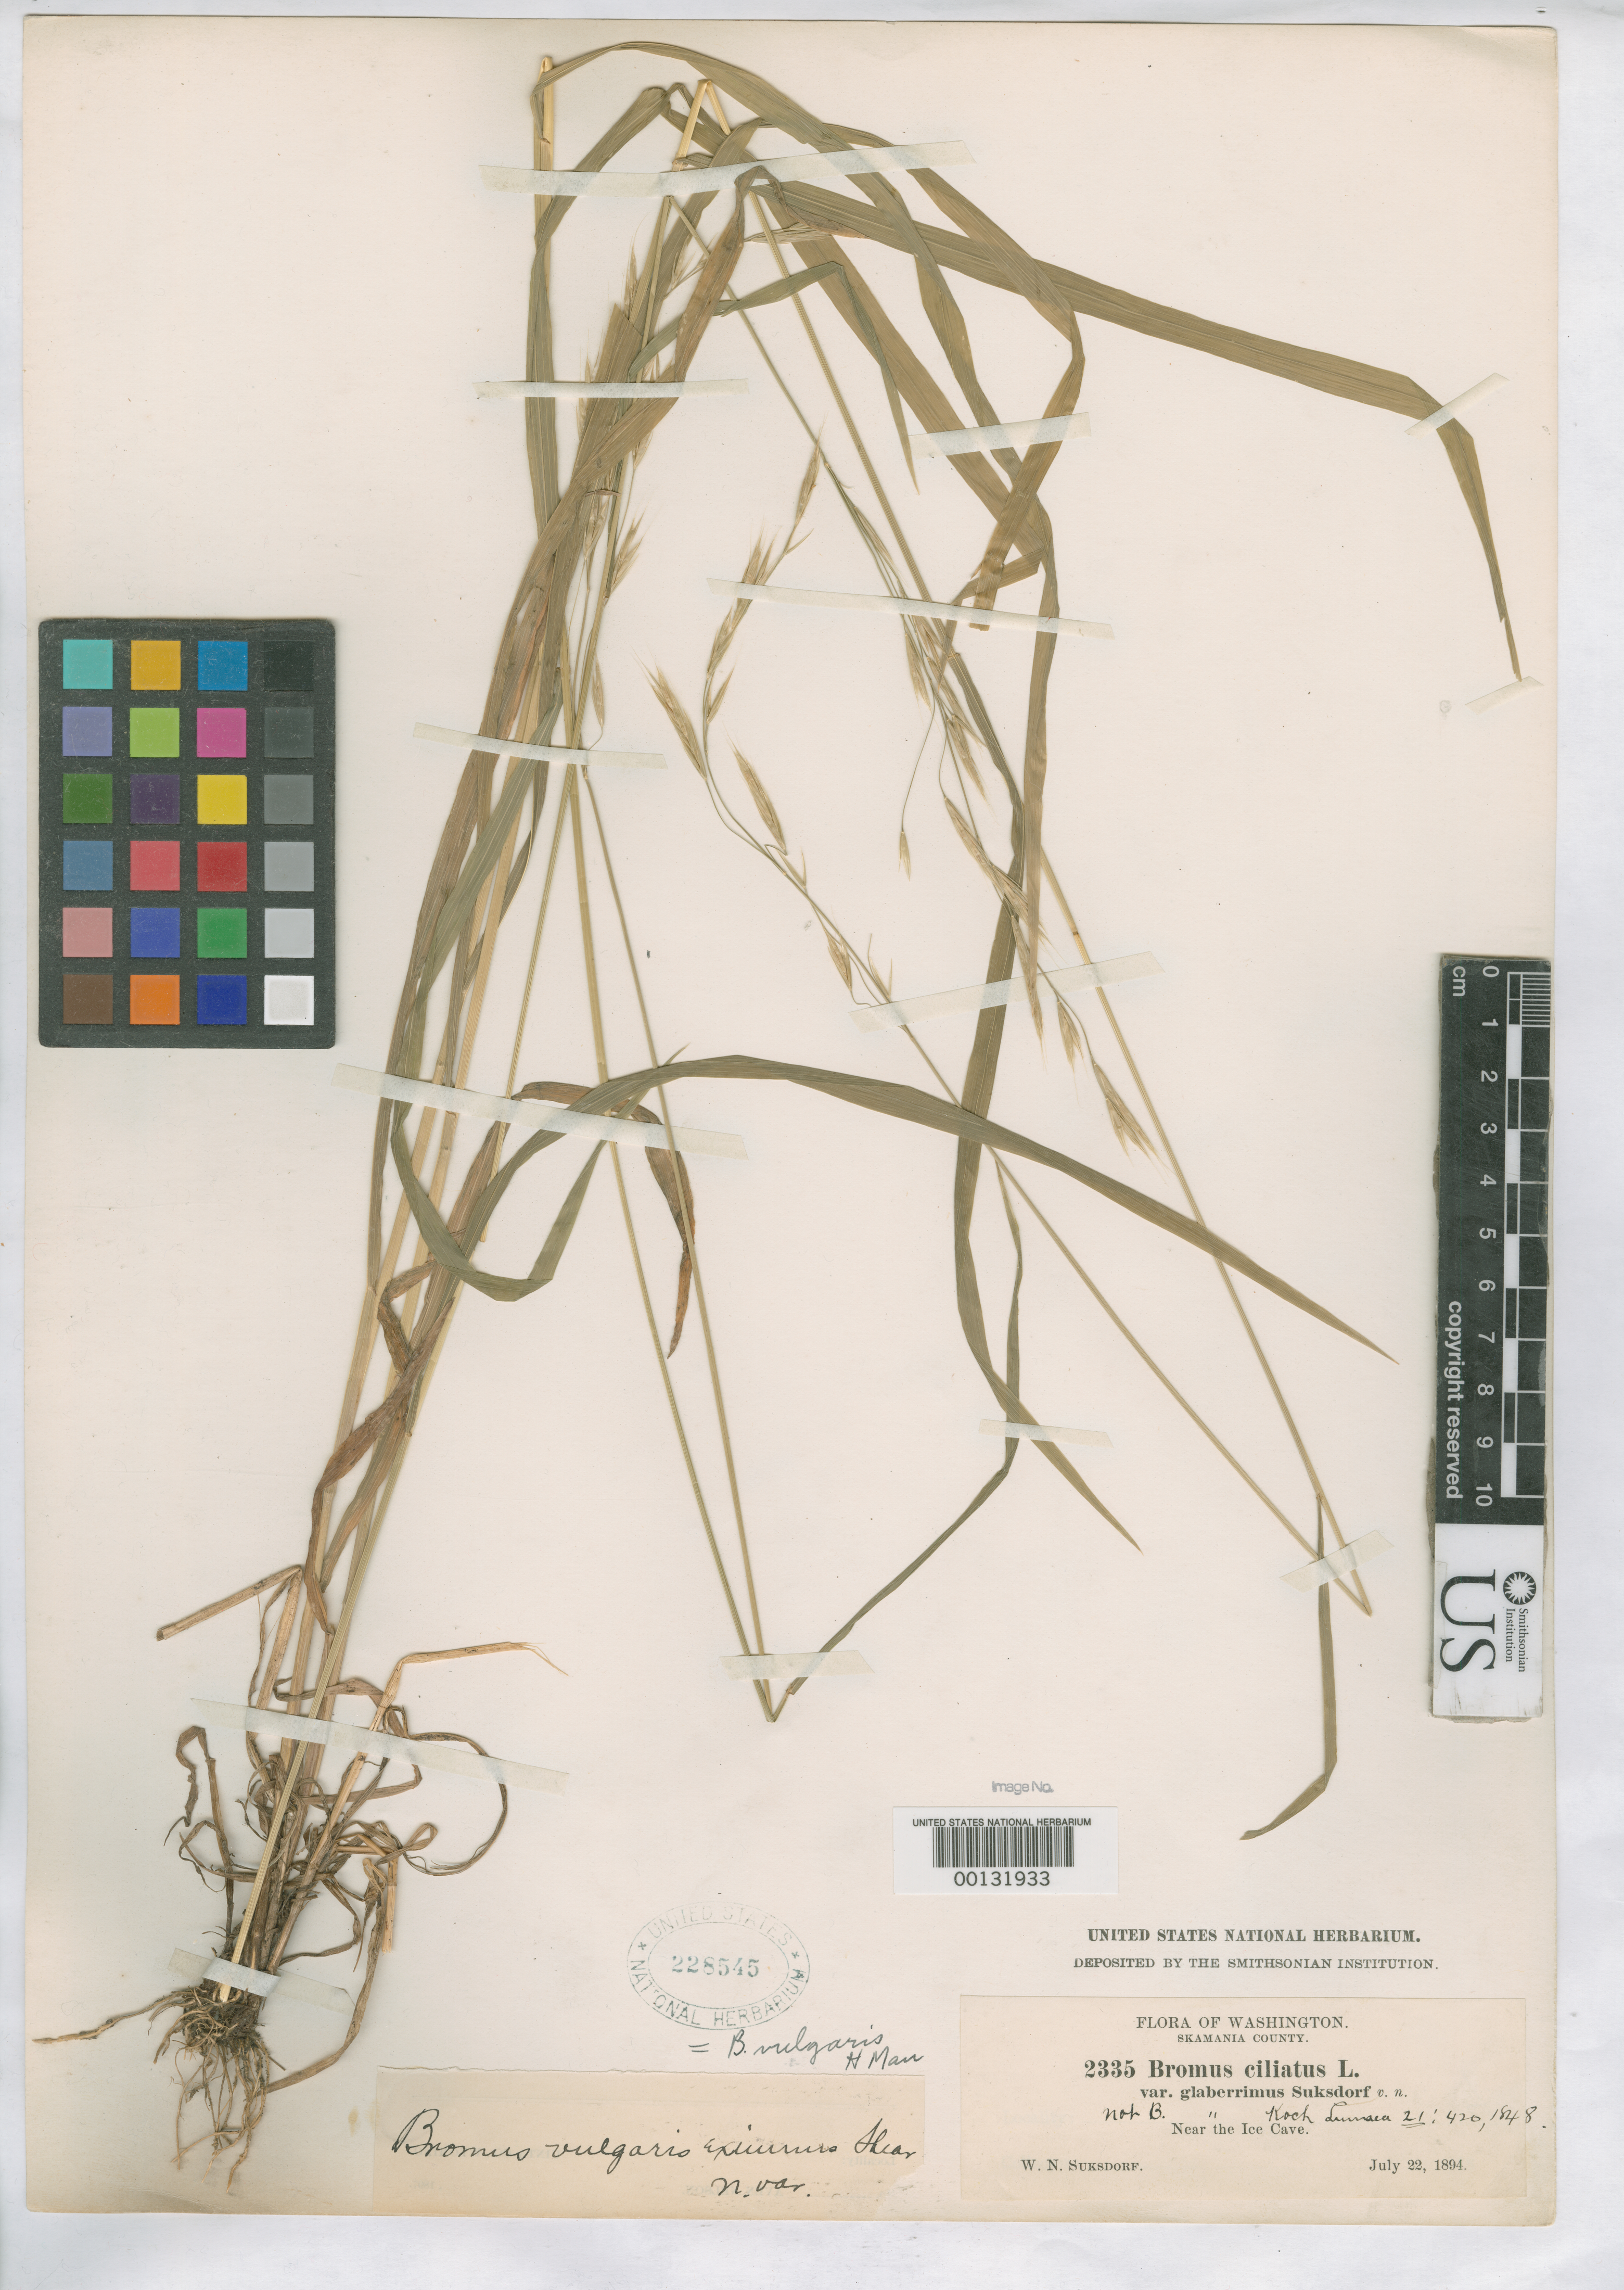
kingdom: Plantae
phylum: Tracheophyta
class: Liliopsida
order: Poales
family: Poaceae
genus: Bromus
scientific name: Bromus ciliatus var. glaberrimus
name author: Suksd.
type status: Isotype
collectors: W. N. Suksdorf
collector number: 2335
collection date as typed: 22 Jul 1894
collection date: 1894-07-22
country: United States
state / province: Washington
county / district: Skamania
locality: Near ice cave.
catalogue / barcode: US 228545